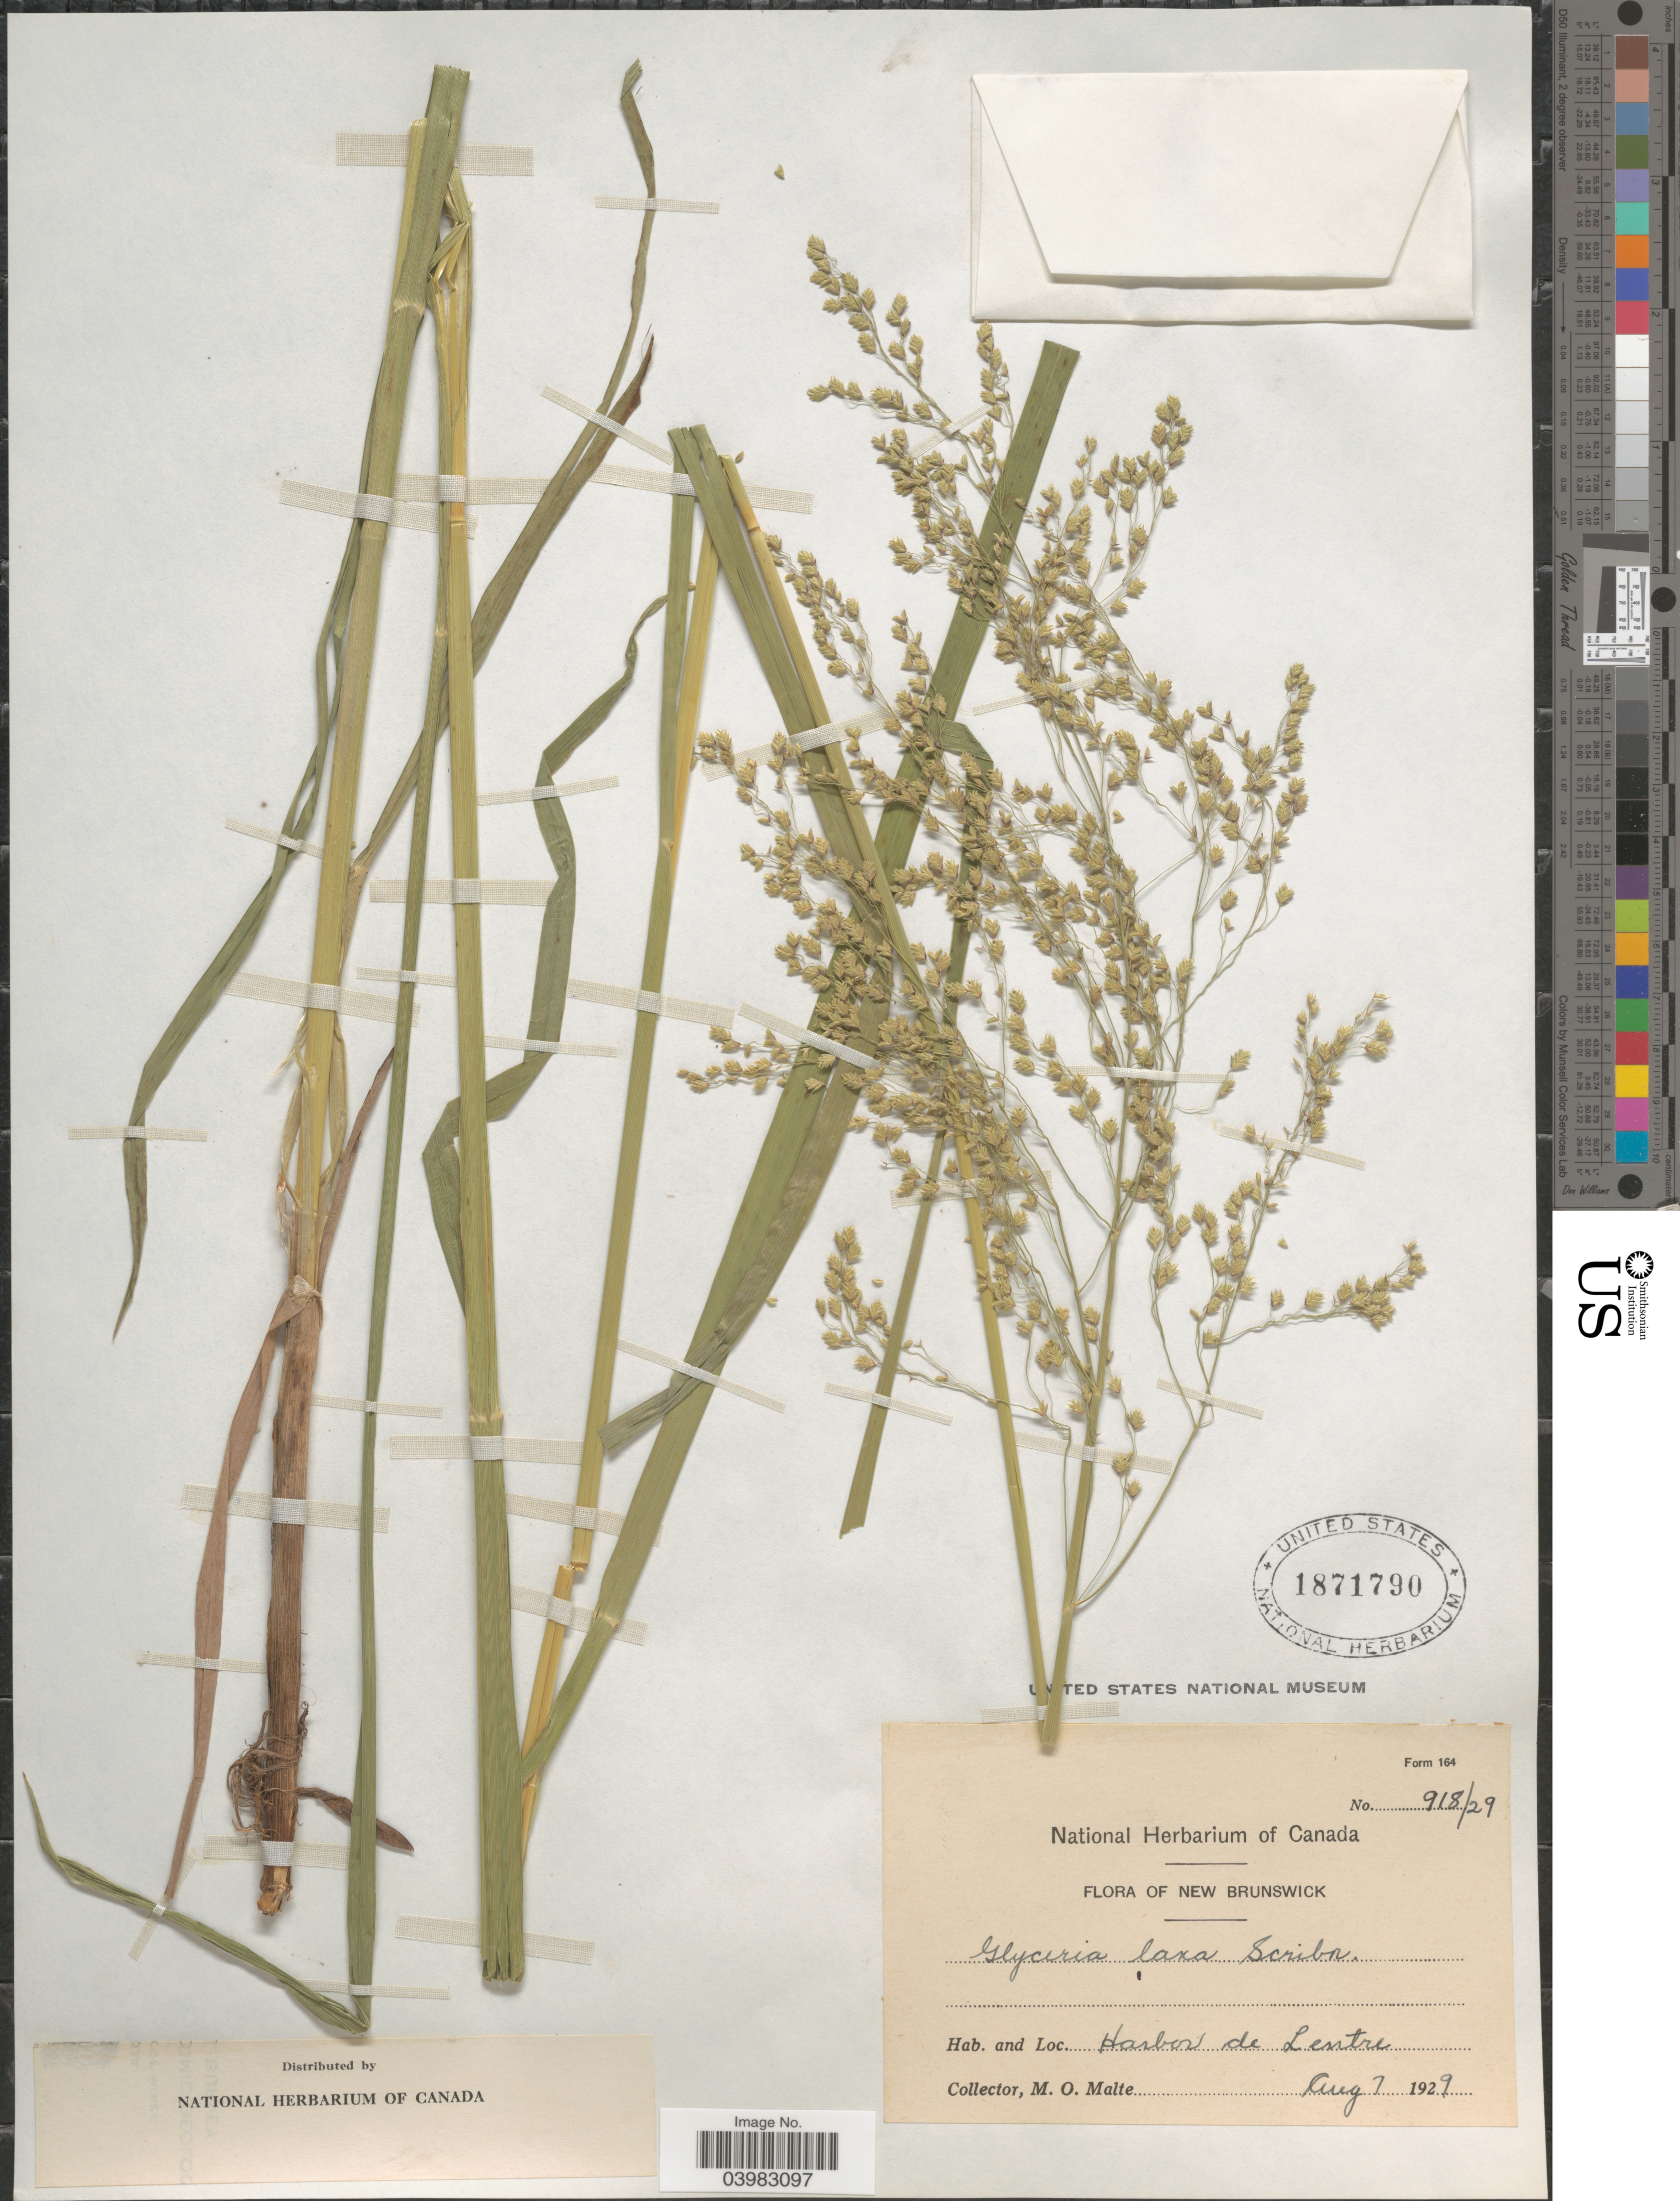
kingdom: Plantae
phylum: Tracheophyta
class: Liliopsida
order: Poales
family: Poaceae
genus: Glyceria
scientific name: Glyceria canadensis var. laxa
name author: (Scribn.) Hitchc.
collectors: M. O. Malte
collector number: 918/29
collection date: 1929-08-07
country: Canada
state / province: New Brunswick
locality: Harbor de Lentre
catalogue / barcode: US 1871790